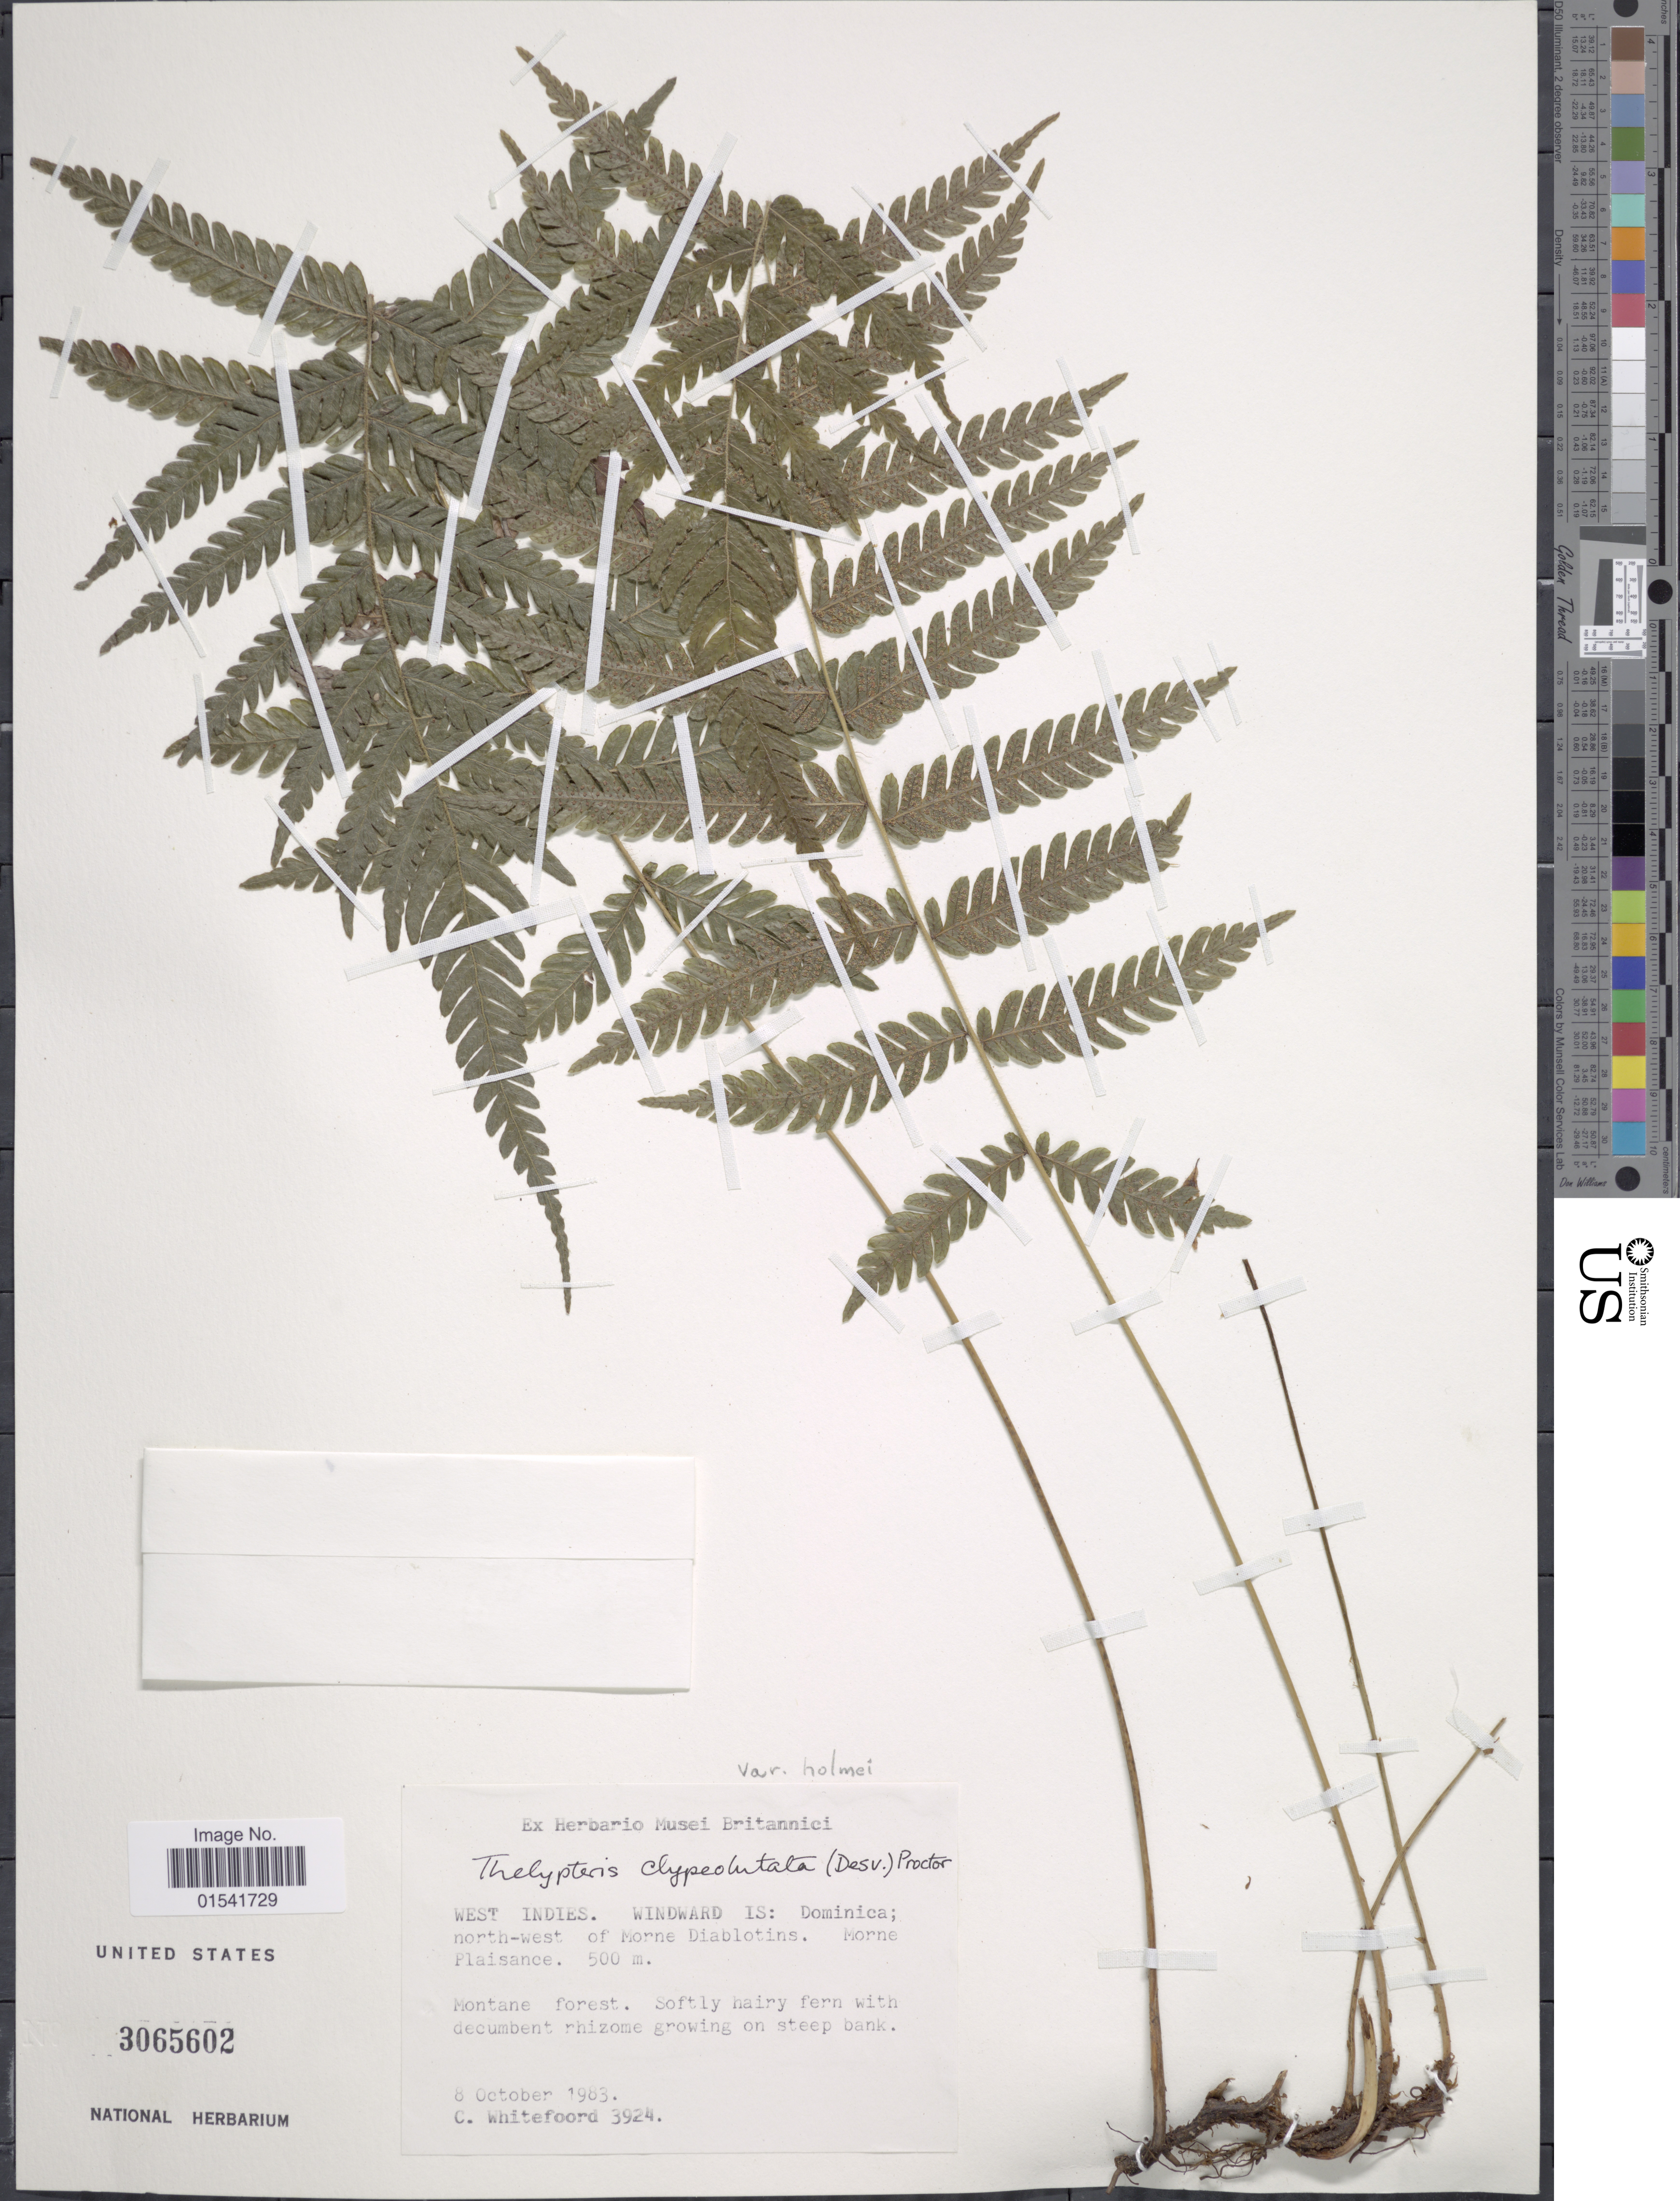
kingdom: Plantae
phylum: Tracheophyta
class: Polypodiopsida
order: Polypodiales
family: Thelypteridaceae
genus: Steiropteris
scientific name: Steiropteris clypeolutata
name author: (Desv.) Pic. Serm.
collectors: C. Whitefoord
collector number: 3924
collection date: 1983-10-08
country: Dominica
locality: West Indies, Windward Is: north-west of Morne Diablotins, Morne Plaisance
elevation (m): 500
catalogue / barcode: US 3065602